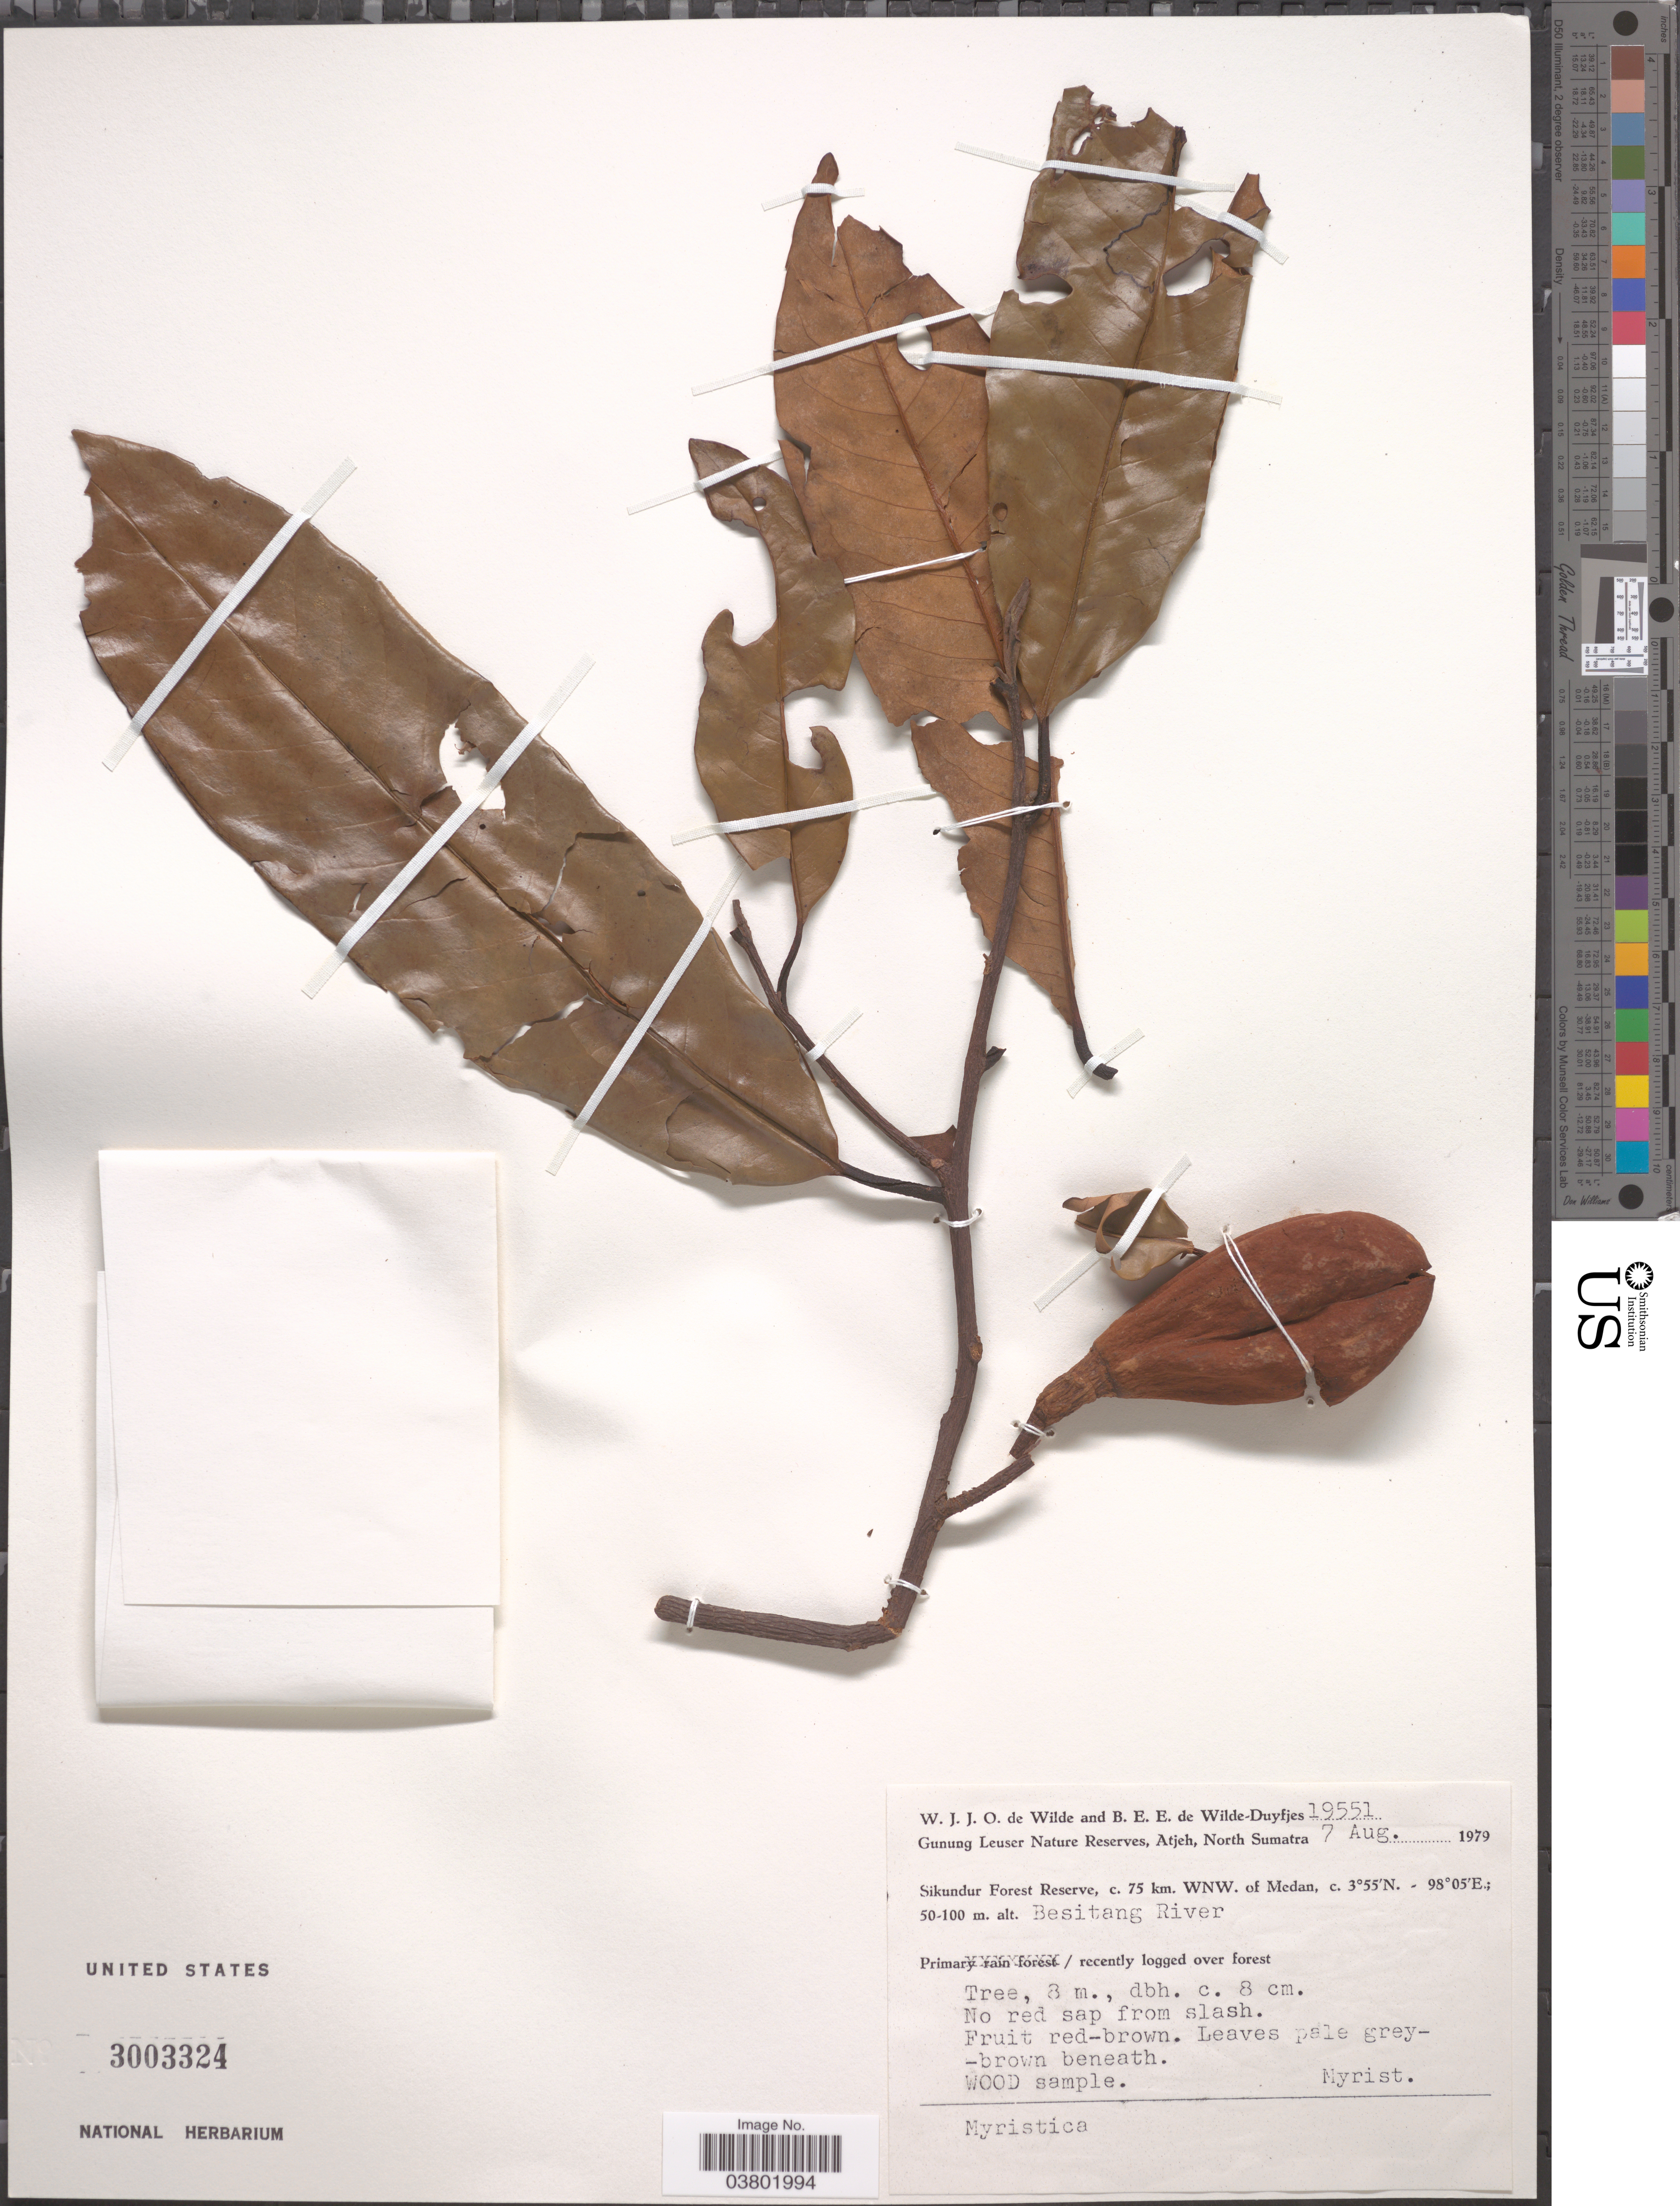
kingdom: Plantae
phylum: Tracheophyta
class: Magnoliopsida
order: Magnoliales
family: Myristicaceae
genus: Myristica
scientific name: Myristica sp.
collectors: W. J. de Wilde & B. E. de Wilde-Duyfjes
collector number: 19551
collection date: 1979-08-07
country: Indonesia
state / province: Sumatra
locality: Gunung Leuser Nature Reserve, Atjeh, North Sumatra. Sikundur Forest Reserve, c. 75 km. WNW. of Medan. Besitang River.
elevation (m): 50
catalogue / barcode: US 3003324